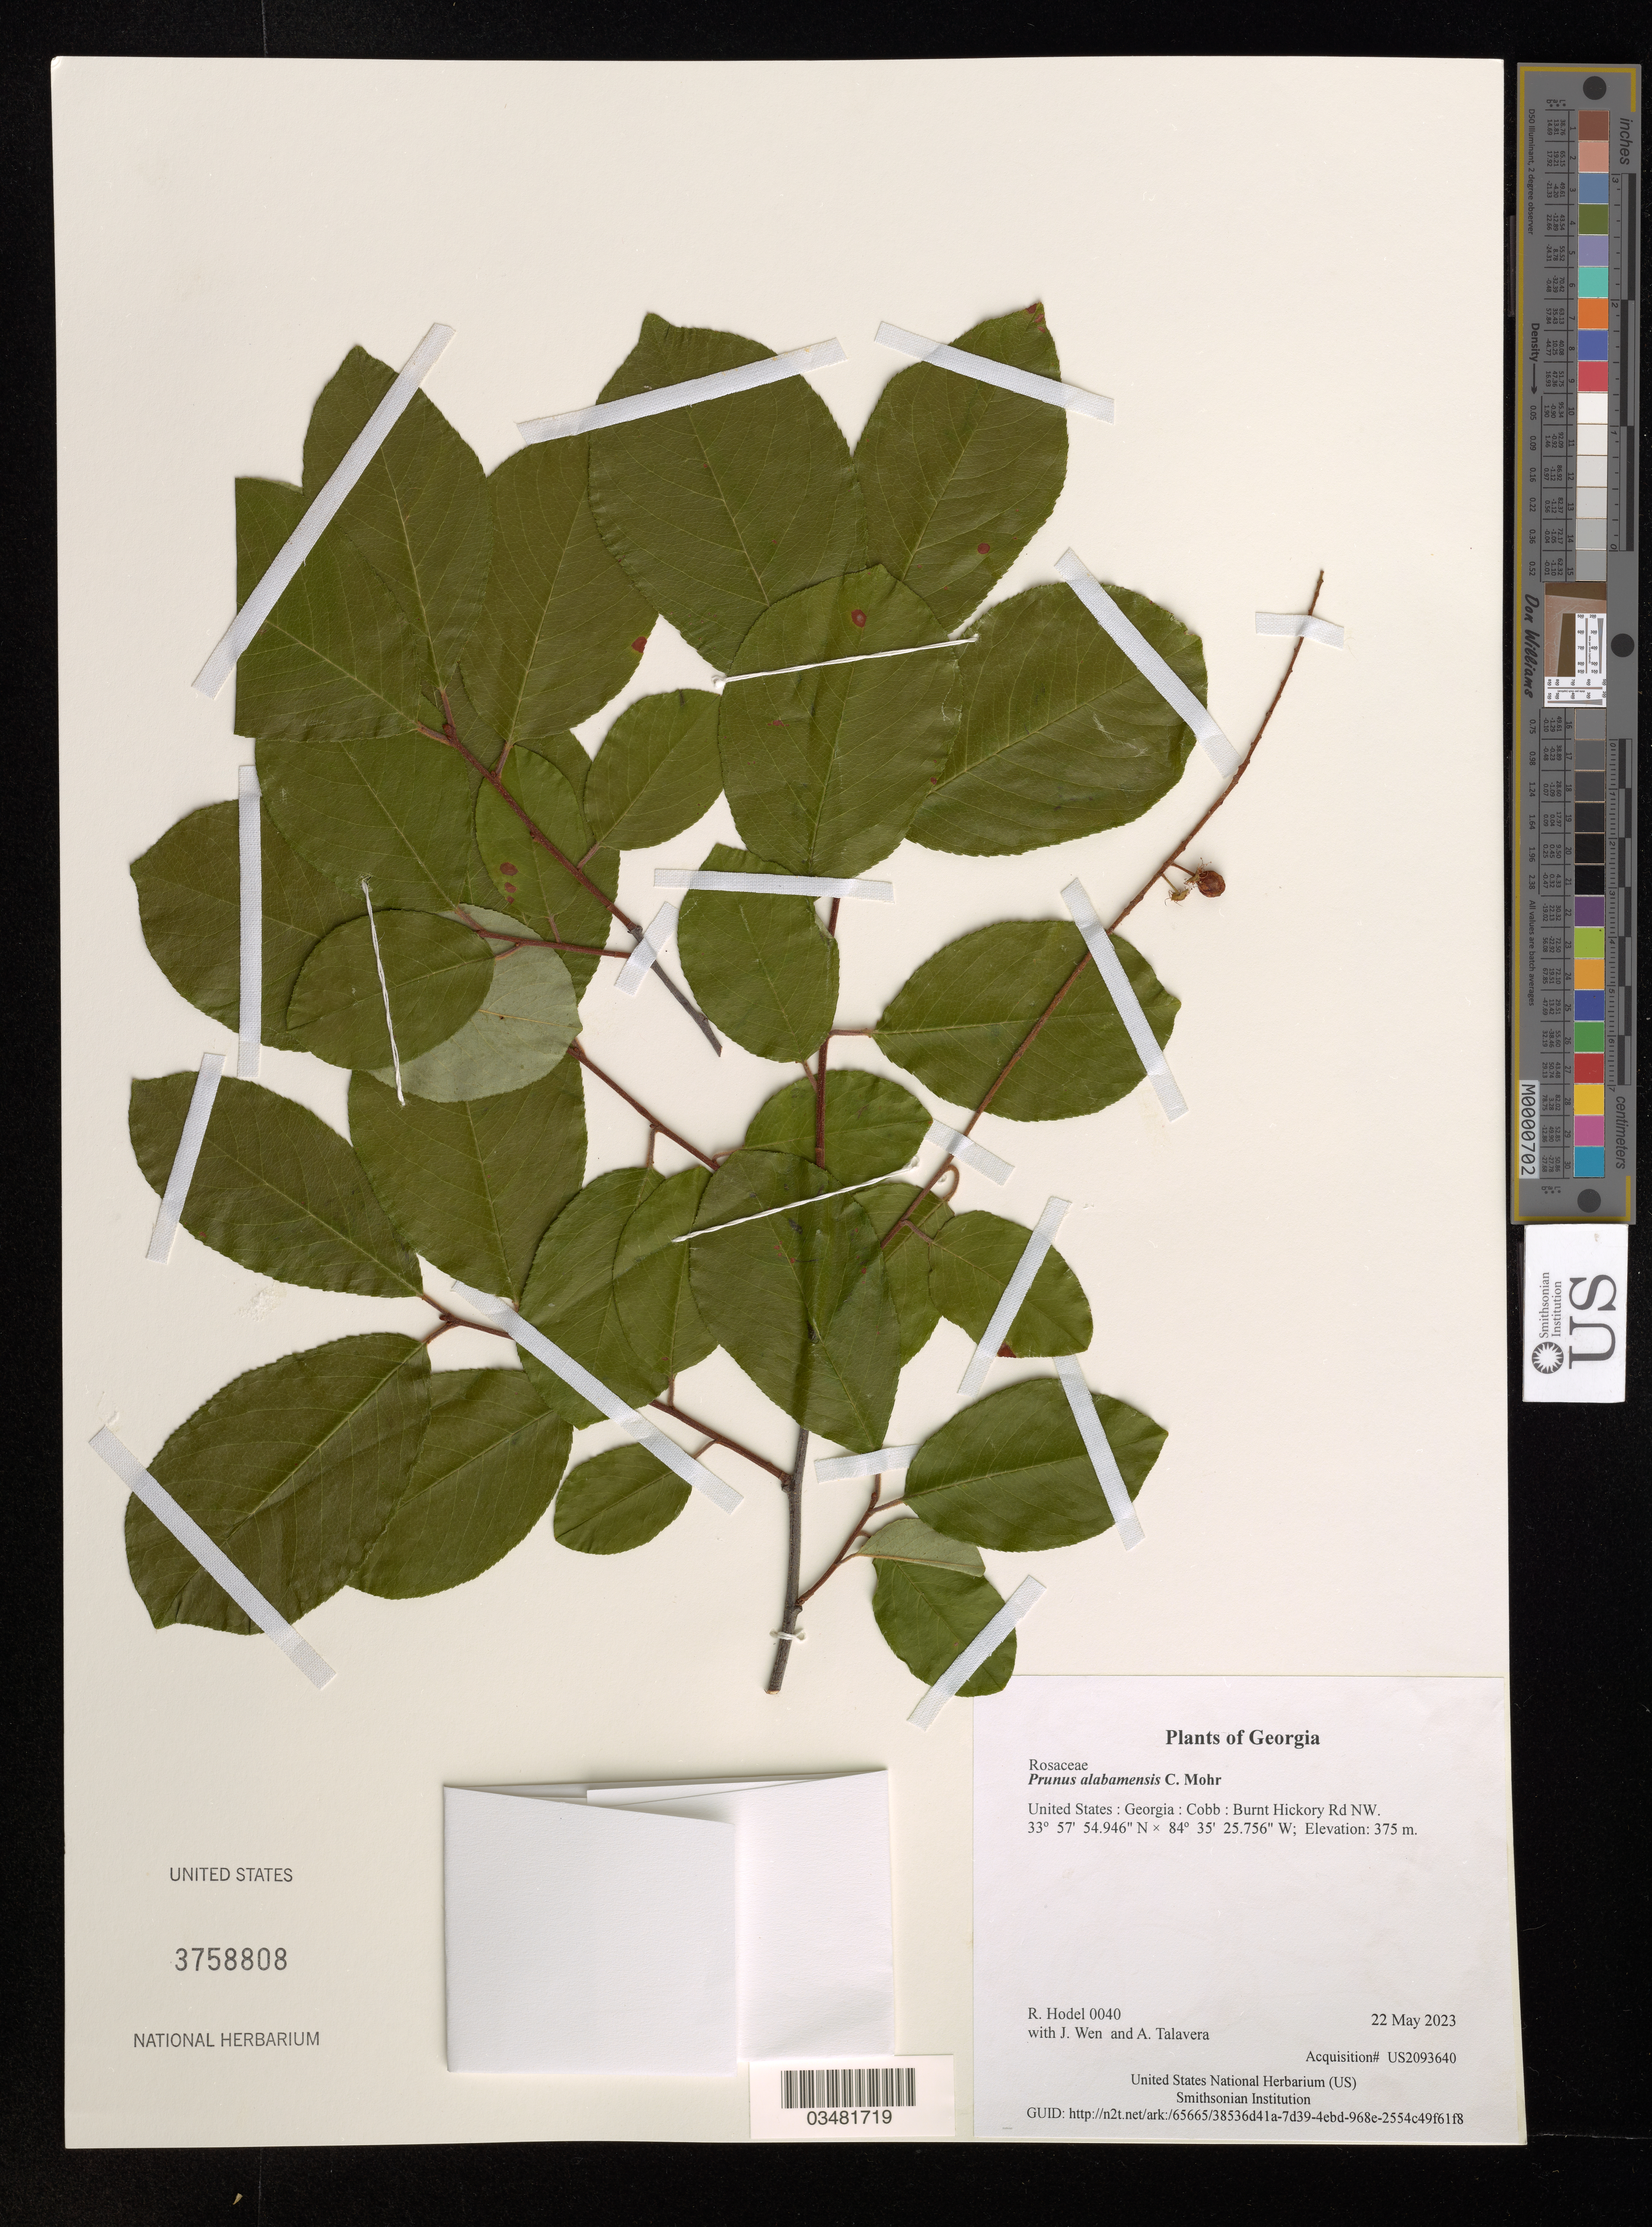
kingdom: Plantae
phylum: Tracheophyta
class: Magnoliopsida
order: Rosales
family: Rosaceae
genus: Prunus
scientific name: Prunus alabamensis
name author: C. Mohr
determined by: Hodel, Richard G. J.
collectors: R. Hodel, J. Wen & A. Talavera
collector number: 0040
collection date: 2023-05-22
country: United States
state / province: Georgia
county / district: Cobb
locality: Burnt Hickory Rd NW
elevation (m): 375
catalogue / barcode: US 3758808